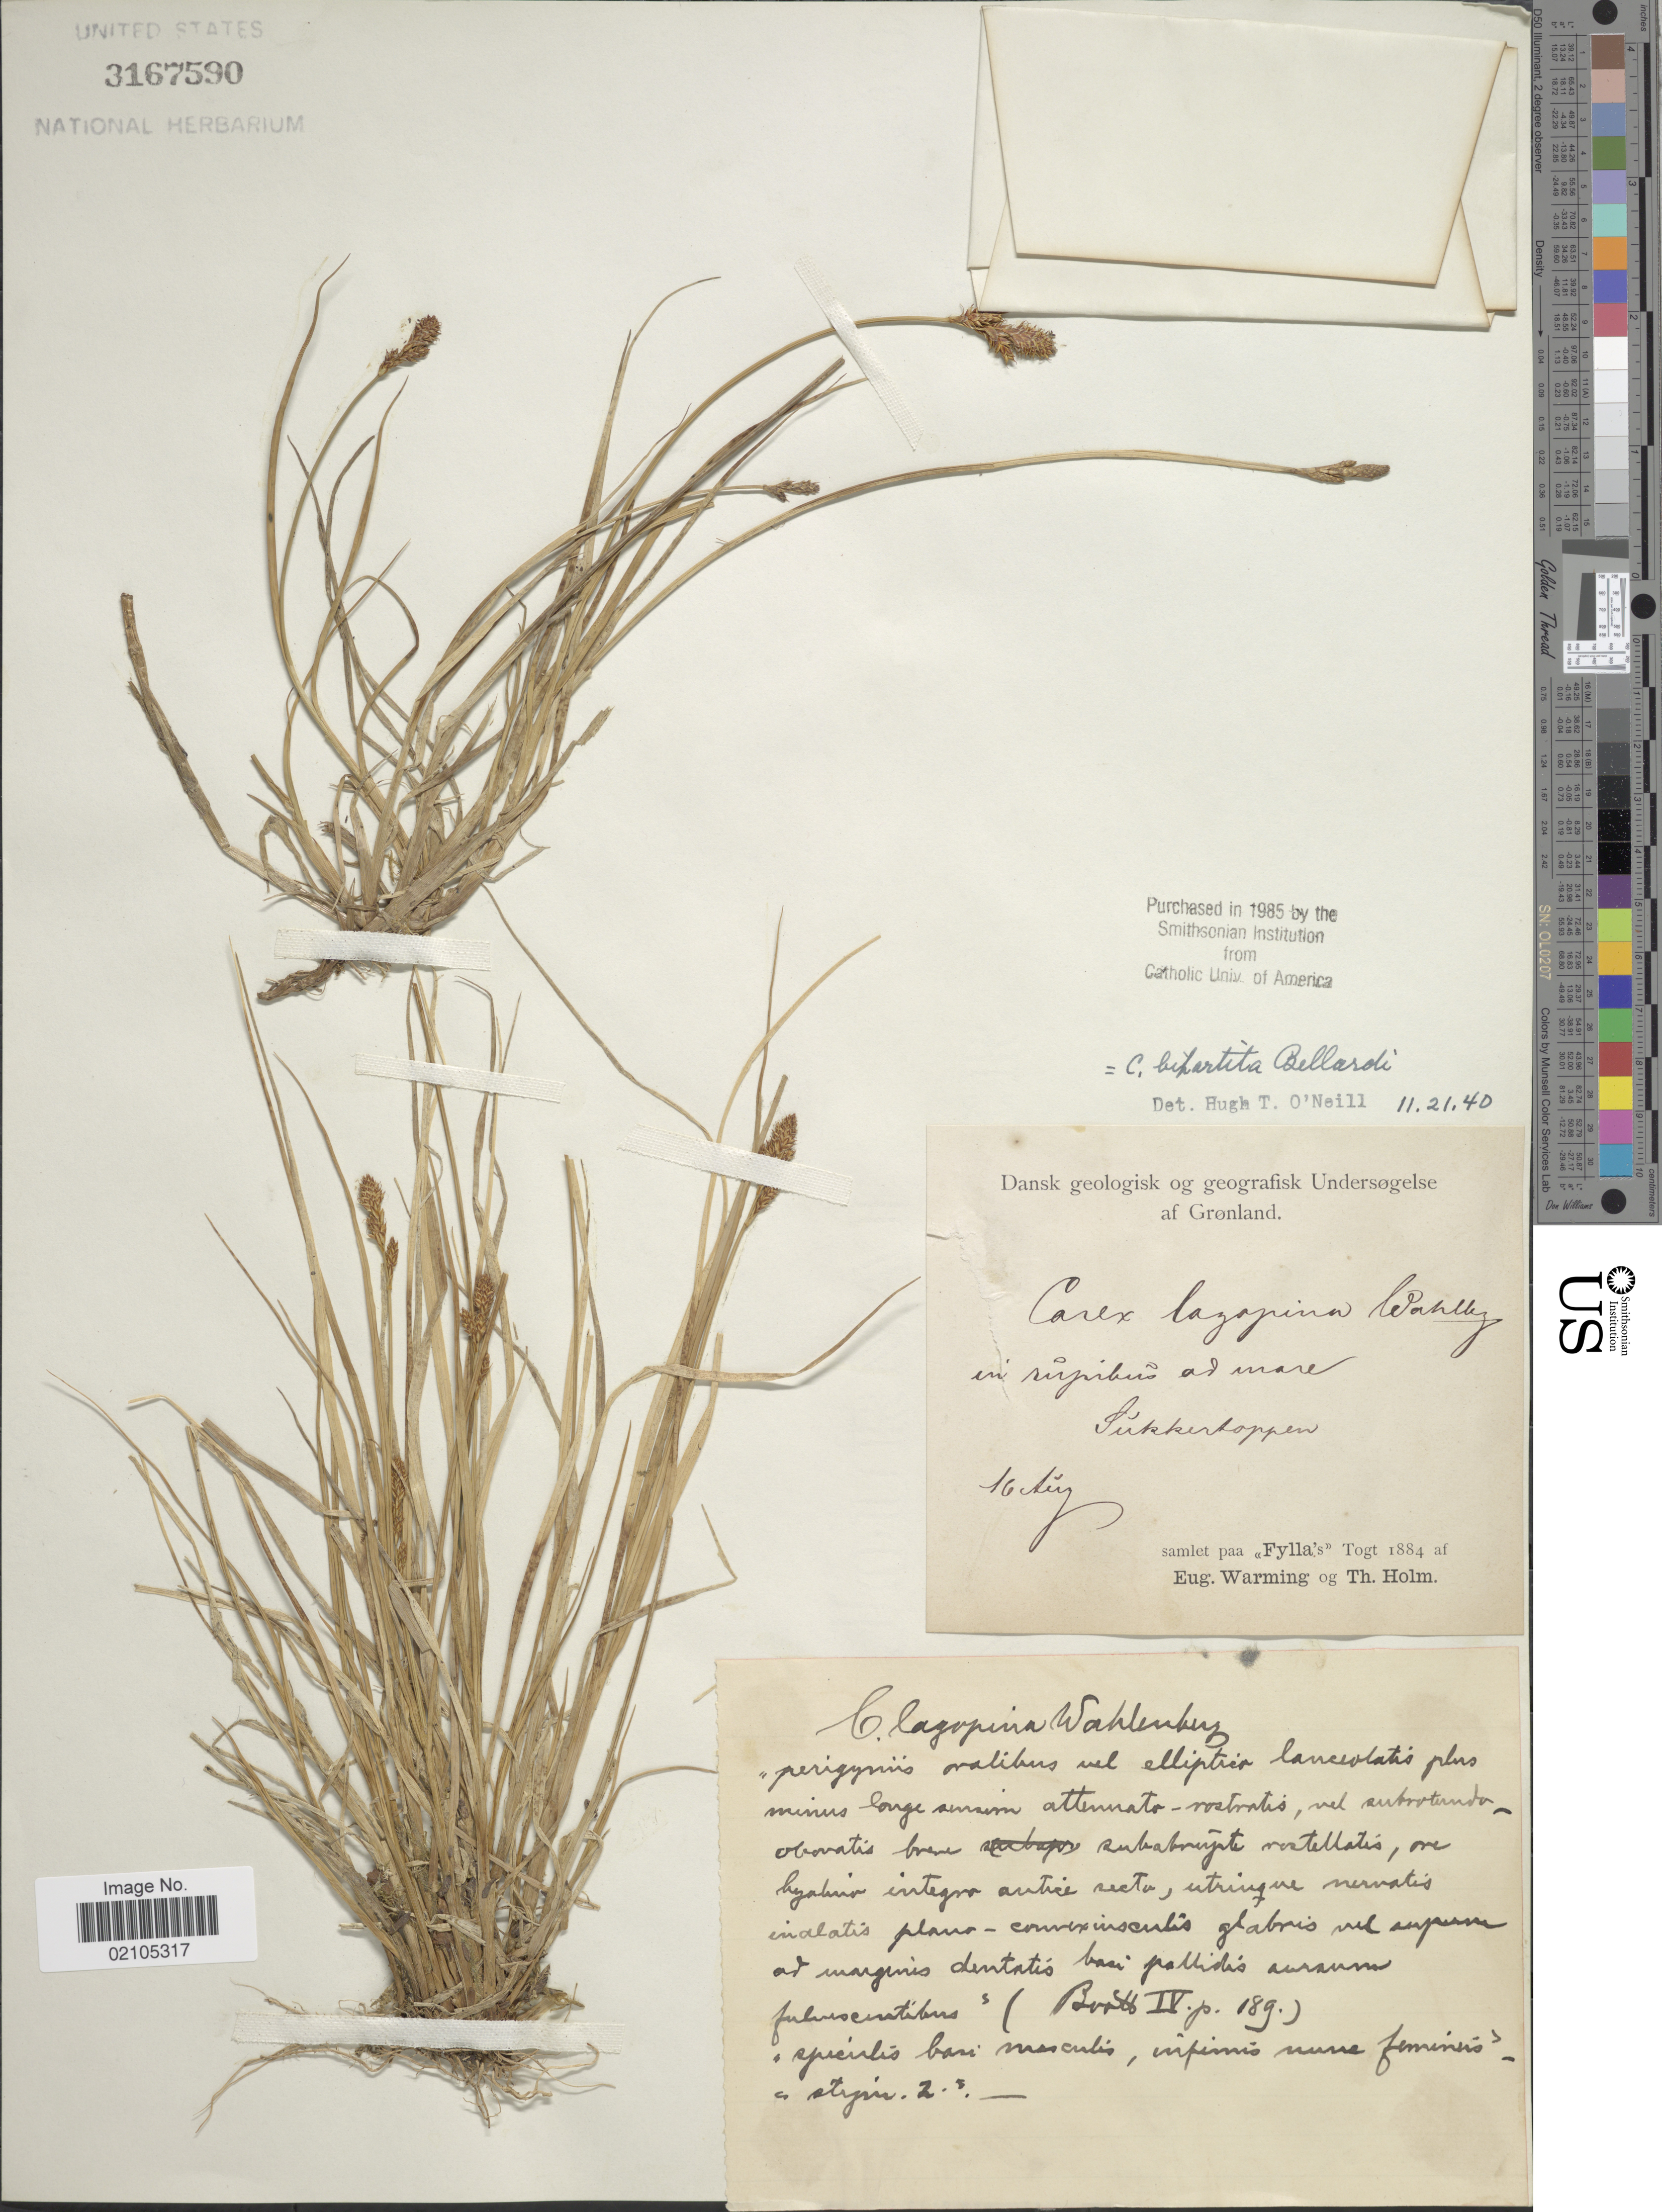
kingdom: Plantae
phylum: Tracheophyta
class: Liliopsida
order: Poales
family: Cyperaceae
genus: Carex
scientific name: Carex lachenalii subsp. lachenalii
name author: Schkuhr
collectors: E. Warming & T. Holm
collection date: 1884-08-16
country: Greenland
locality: Gronland, Sukkertoppen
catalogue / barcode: US 3167590